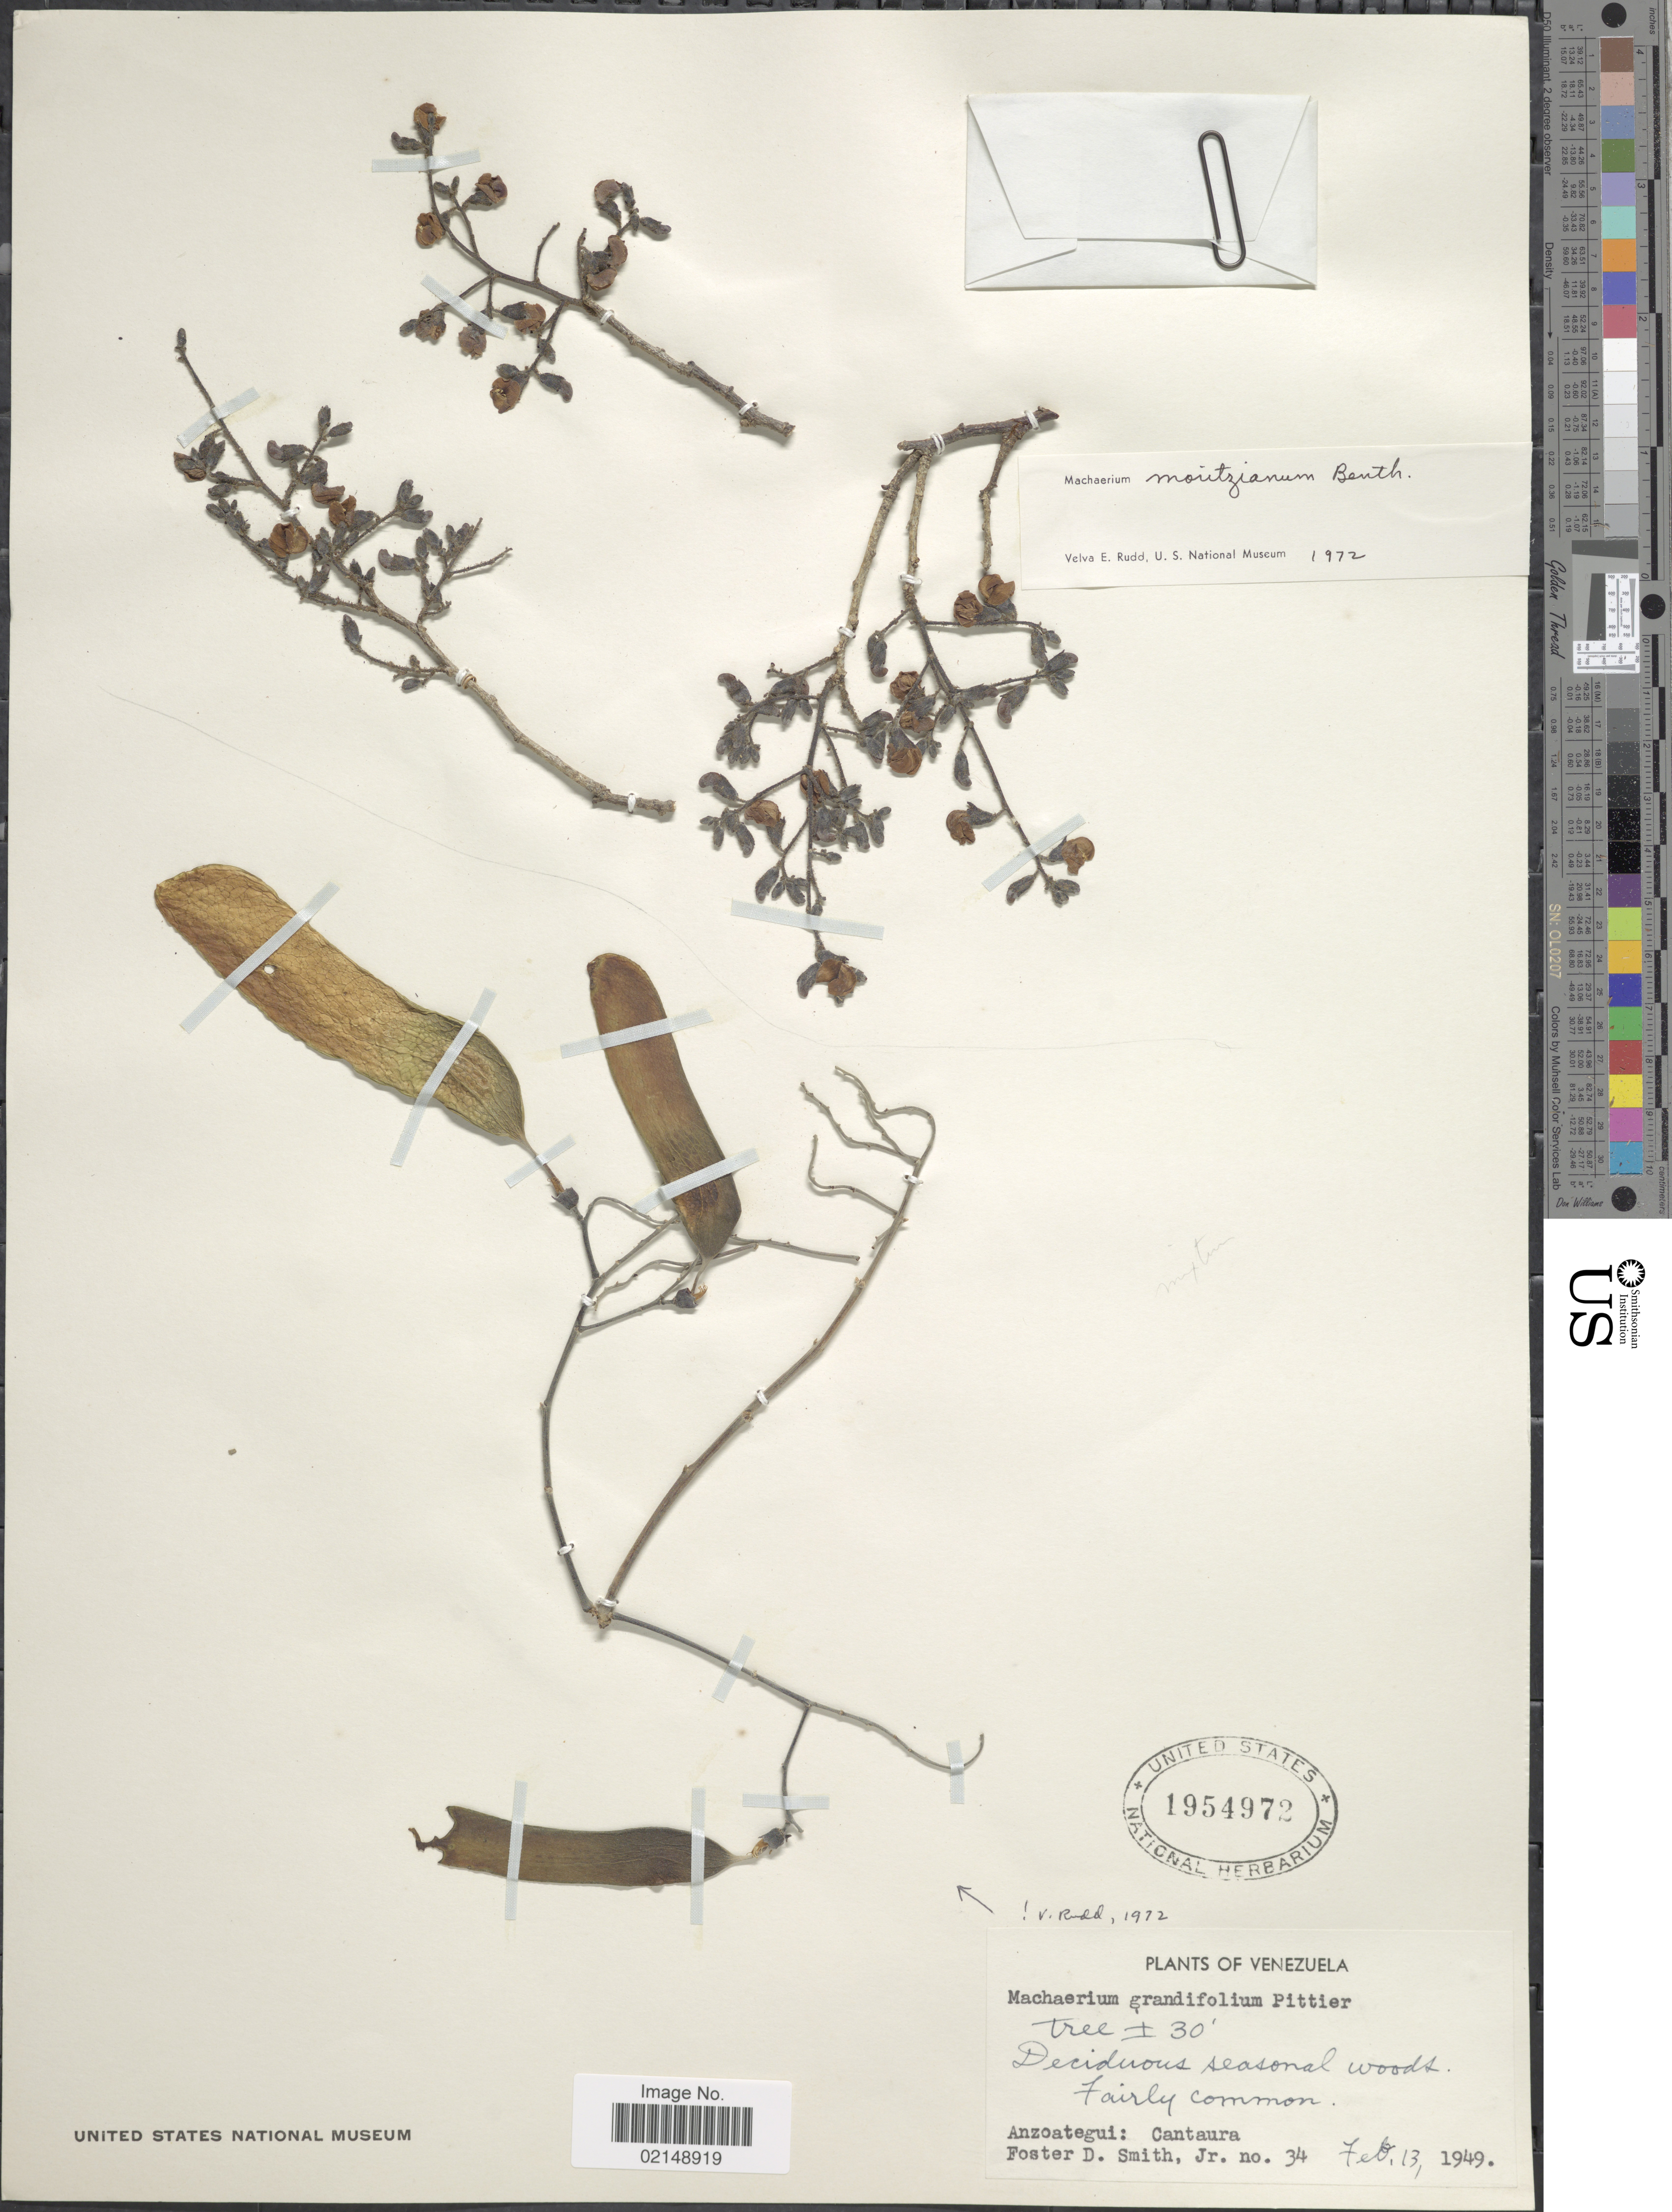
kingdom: Plantae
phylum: Tracheophyta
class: Magnoliopsida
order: Fabales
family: Fabaceae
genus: Machaerium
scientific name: Machaerium grandifolium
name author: Pittier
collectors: F. Smith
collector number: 34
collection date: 1949-02-13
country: Venezuela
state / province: Anzoategui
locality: Cantaura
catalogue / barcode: US 1954972